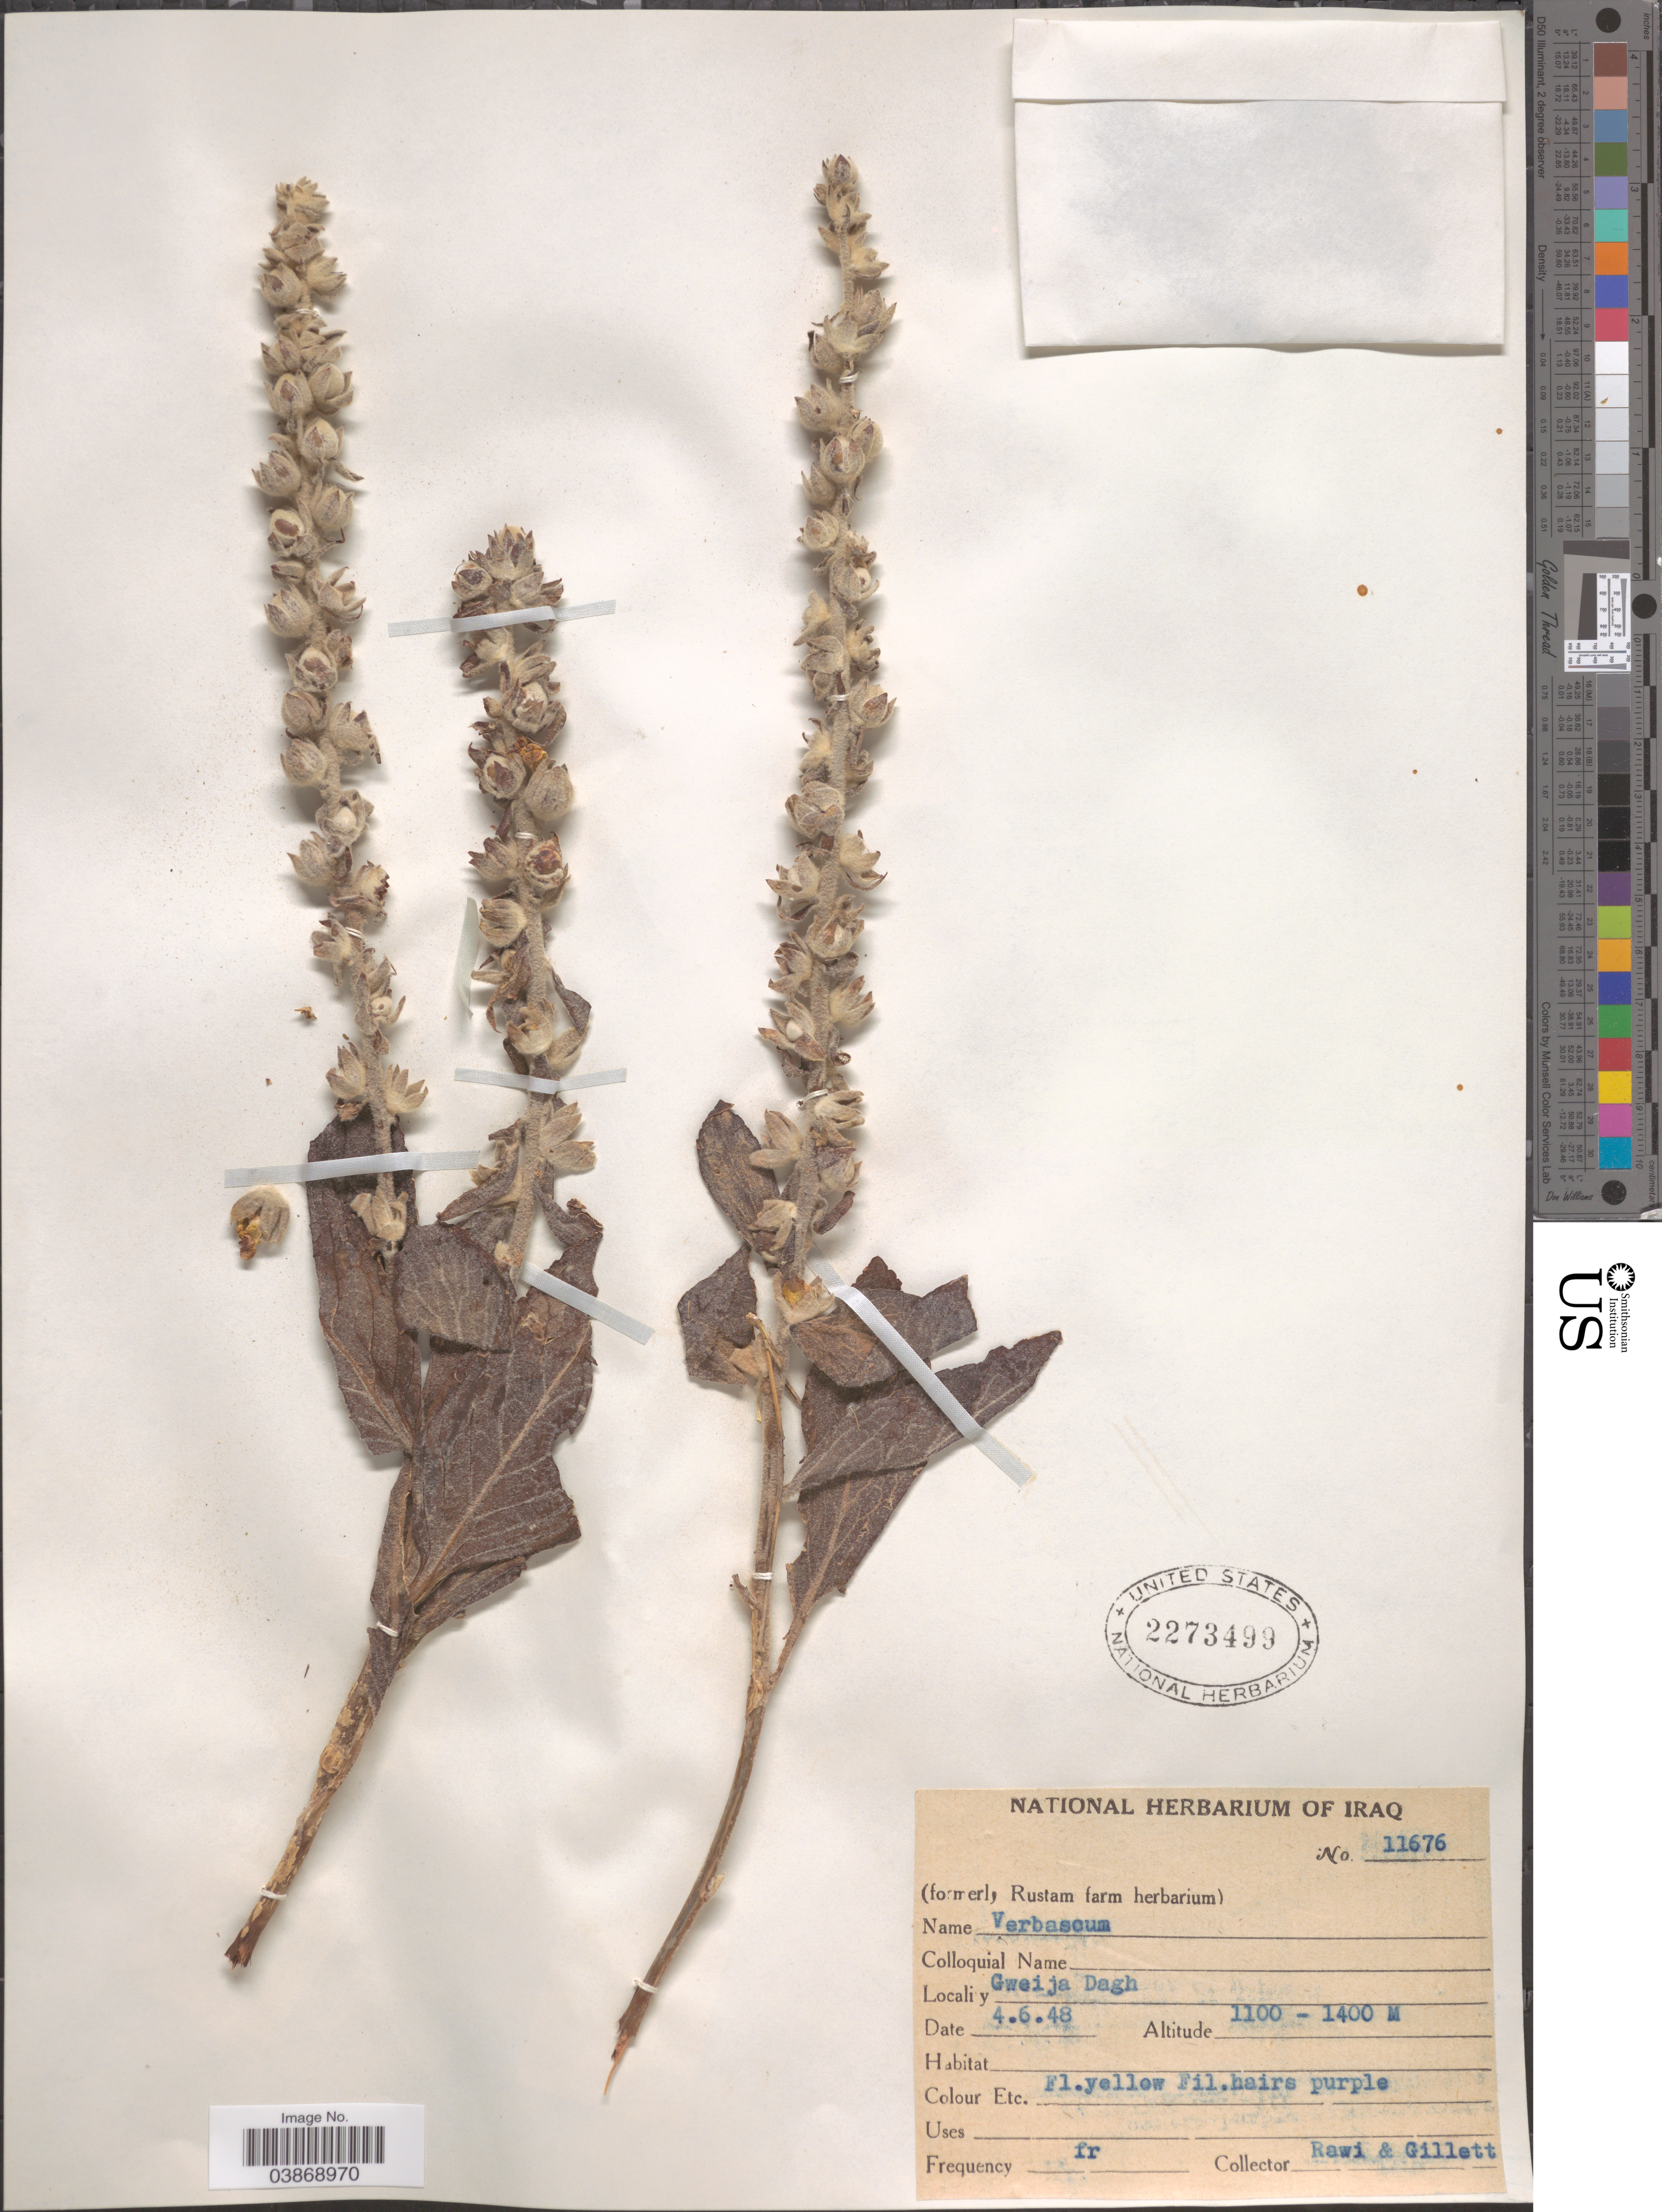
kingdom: Plantae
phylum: Tracheophyta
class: Magnoliopsida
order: Lamiales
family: Scrophulariaceae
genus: Verbascum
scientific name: Verbascum sp.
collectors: -. Rawi & Gillett, --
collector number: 11676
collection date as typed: Transcribed d/m/y: 4/6/48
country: Iraq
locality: Gweija Dagh.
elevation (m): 1100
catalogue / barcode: US 2273499